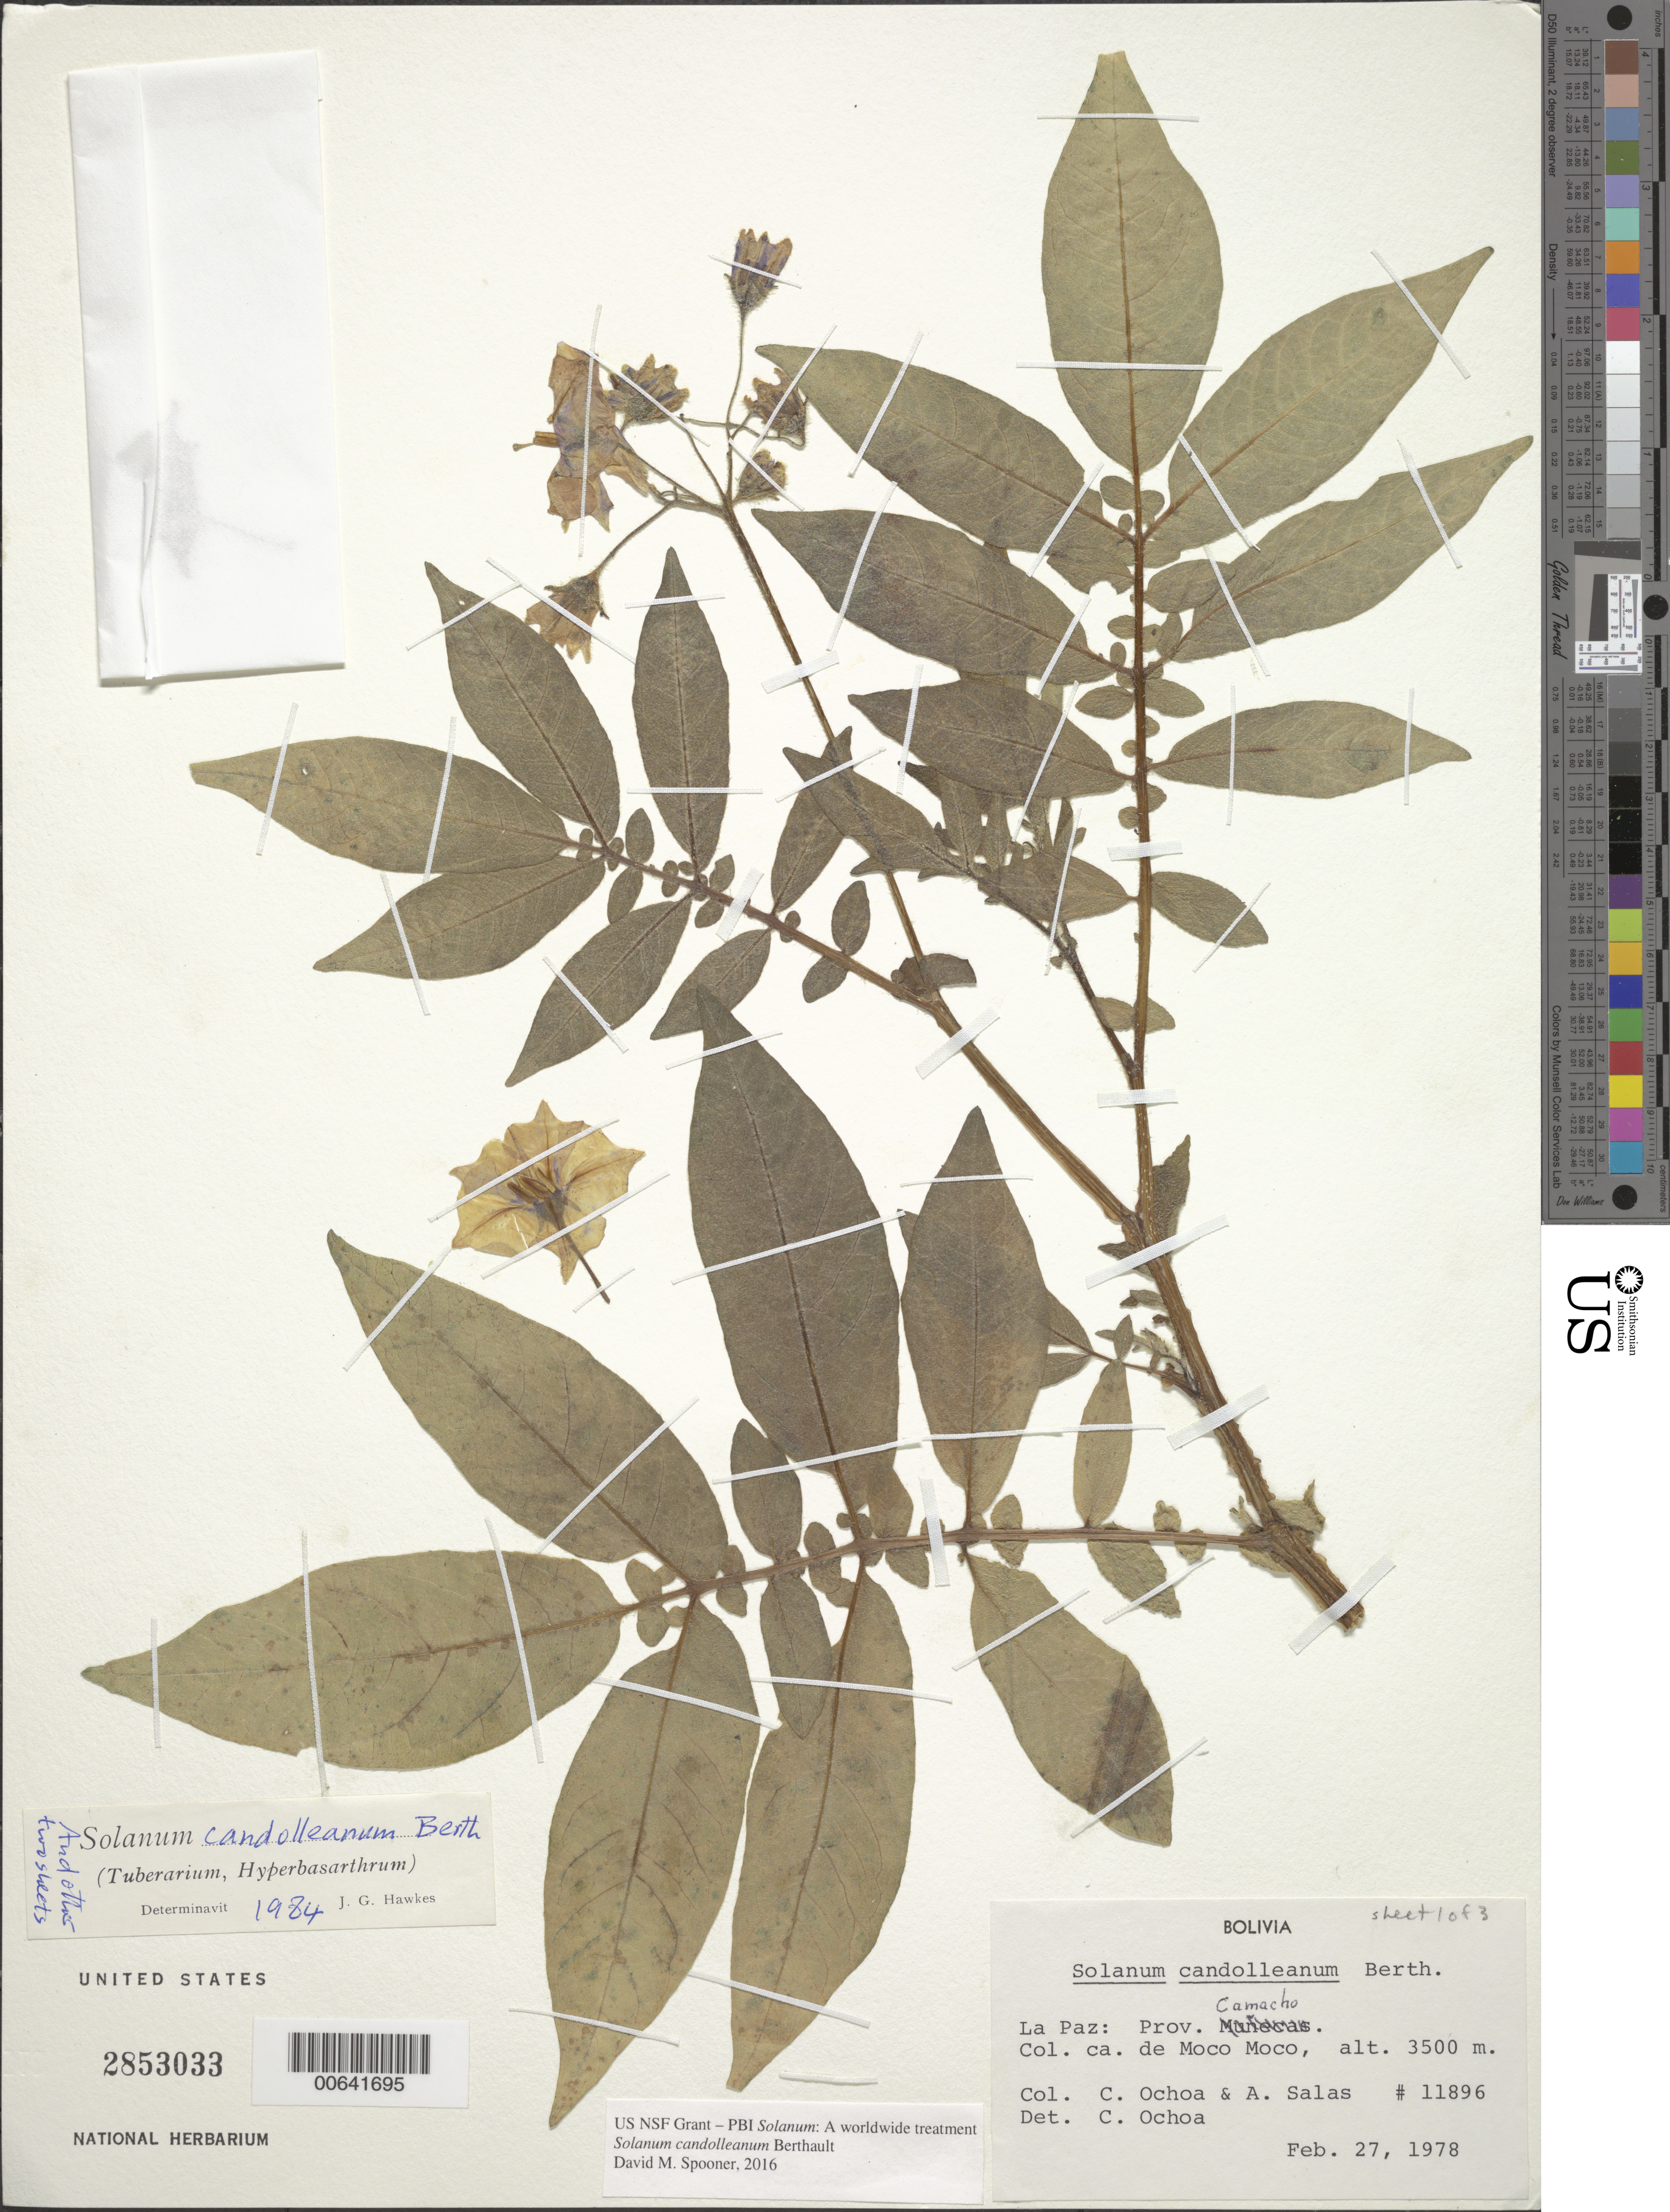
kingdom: Plantae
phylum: Tracheophyta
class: Magnoliopsida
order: Solanales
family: Solanaceae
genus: Solanum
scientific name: Solanum candolleanum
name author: Berthault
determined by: Hawkes, J. G.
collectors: C. M. Ochoa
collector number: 11896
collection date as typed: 27 Feb 1978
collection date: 1978-02-27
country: Bolivia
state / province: La Paz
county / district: Camacho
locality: Camacho. Cerca de Moco Moco.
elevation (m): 3500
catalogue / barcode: US 2853033